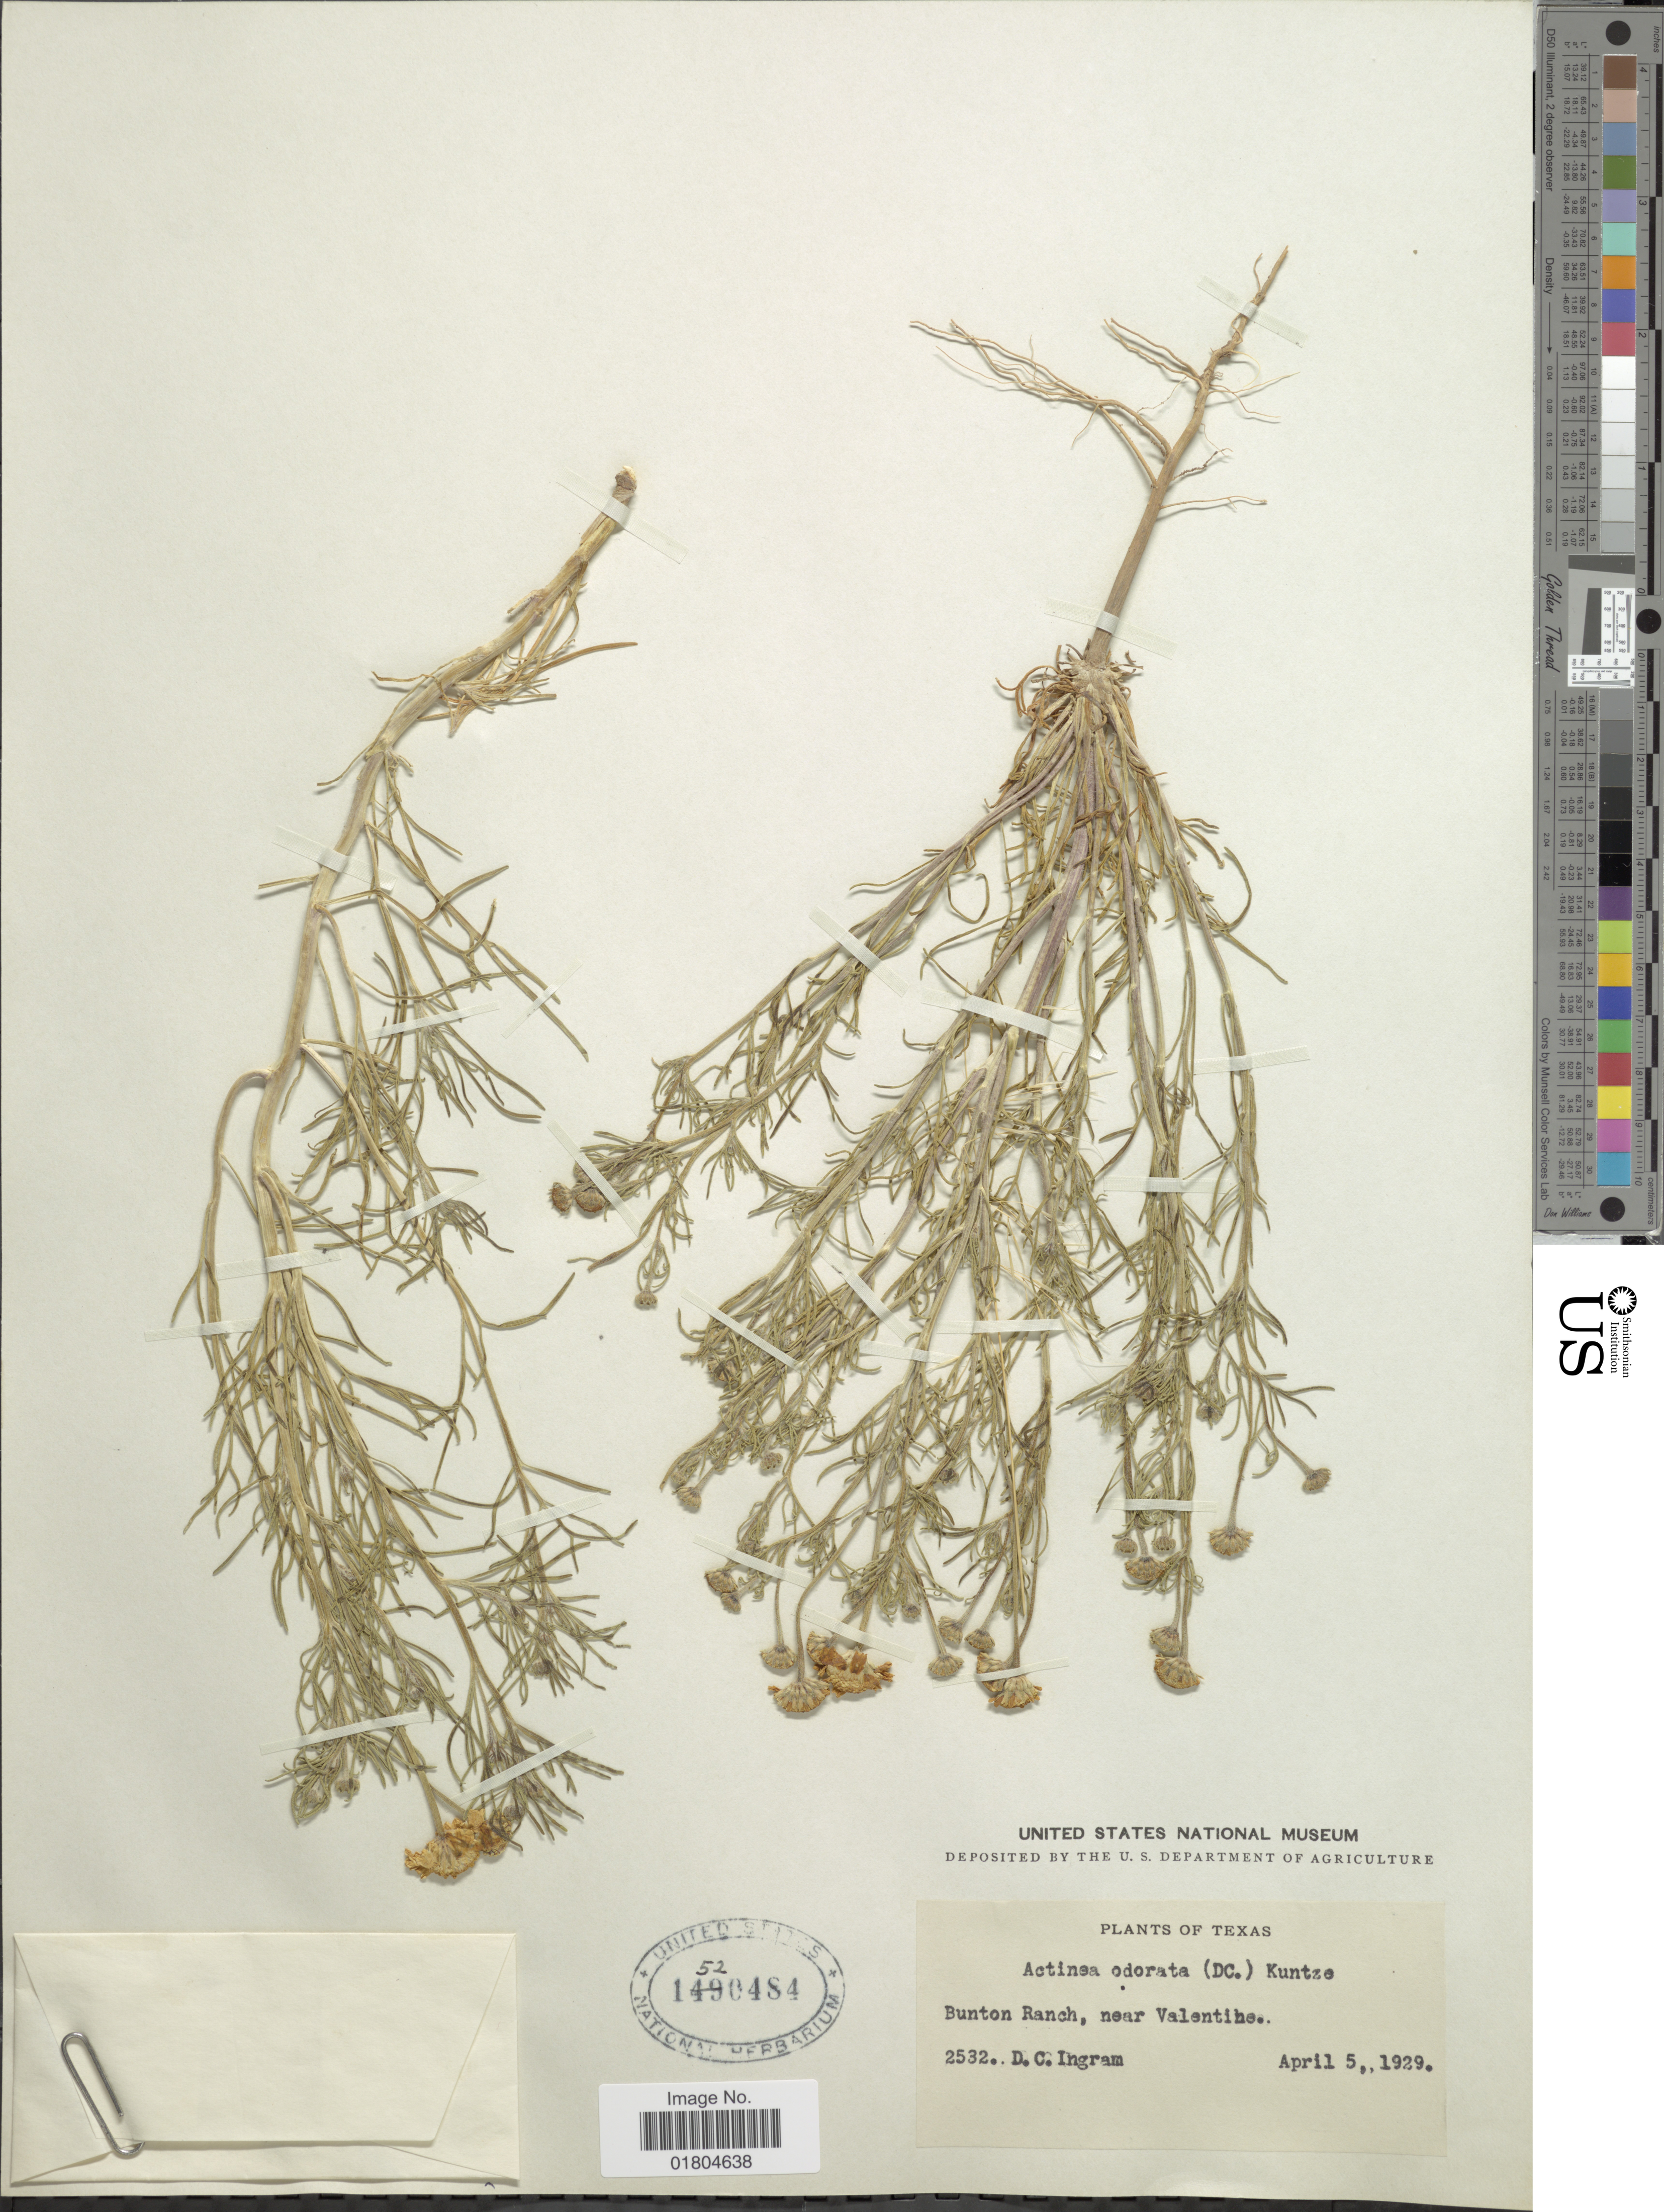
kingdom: Plantae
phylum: Tracheophyta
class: Magnoliopsida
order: Asterales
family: Asteraceae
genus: Hymenoxys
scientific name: Hymenoxys odorata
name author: DC.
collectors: D. C. Ingram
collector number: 2532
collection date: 1929-04-05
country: United States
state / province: Texas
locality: Bunton Ranch, near Valentine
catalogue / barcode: US 1520484